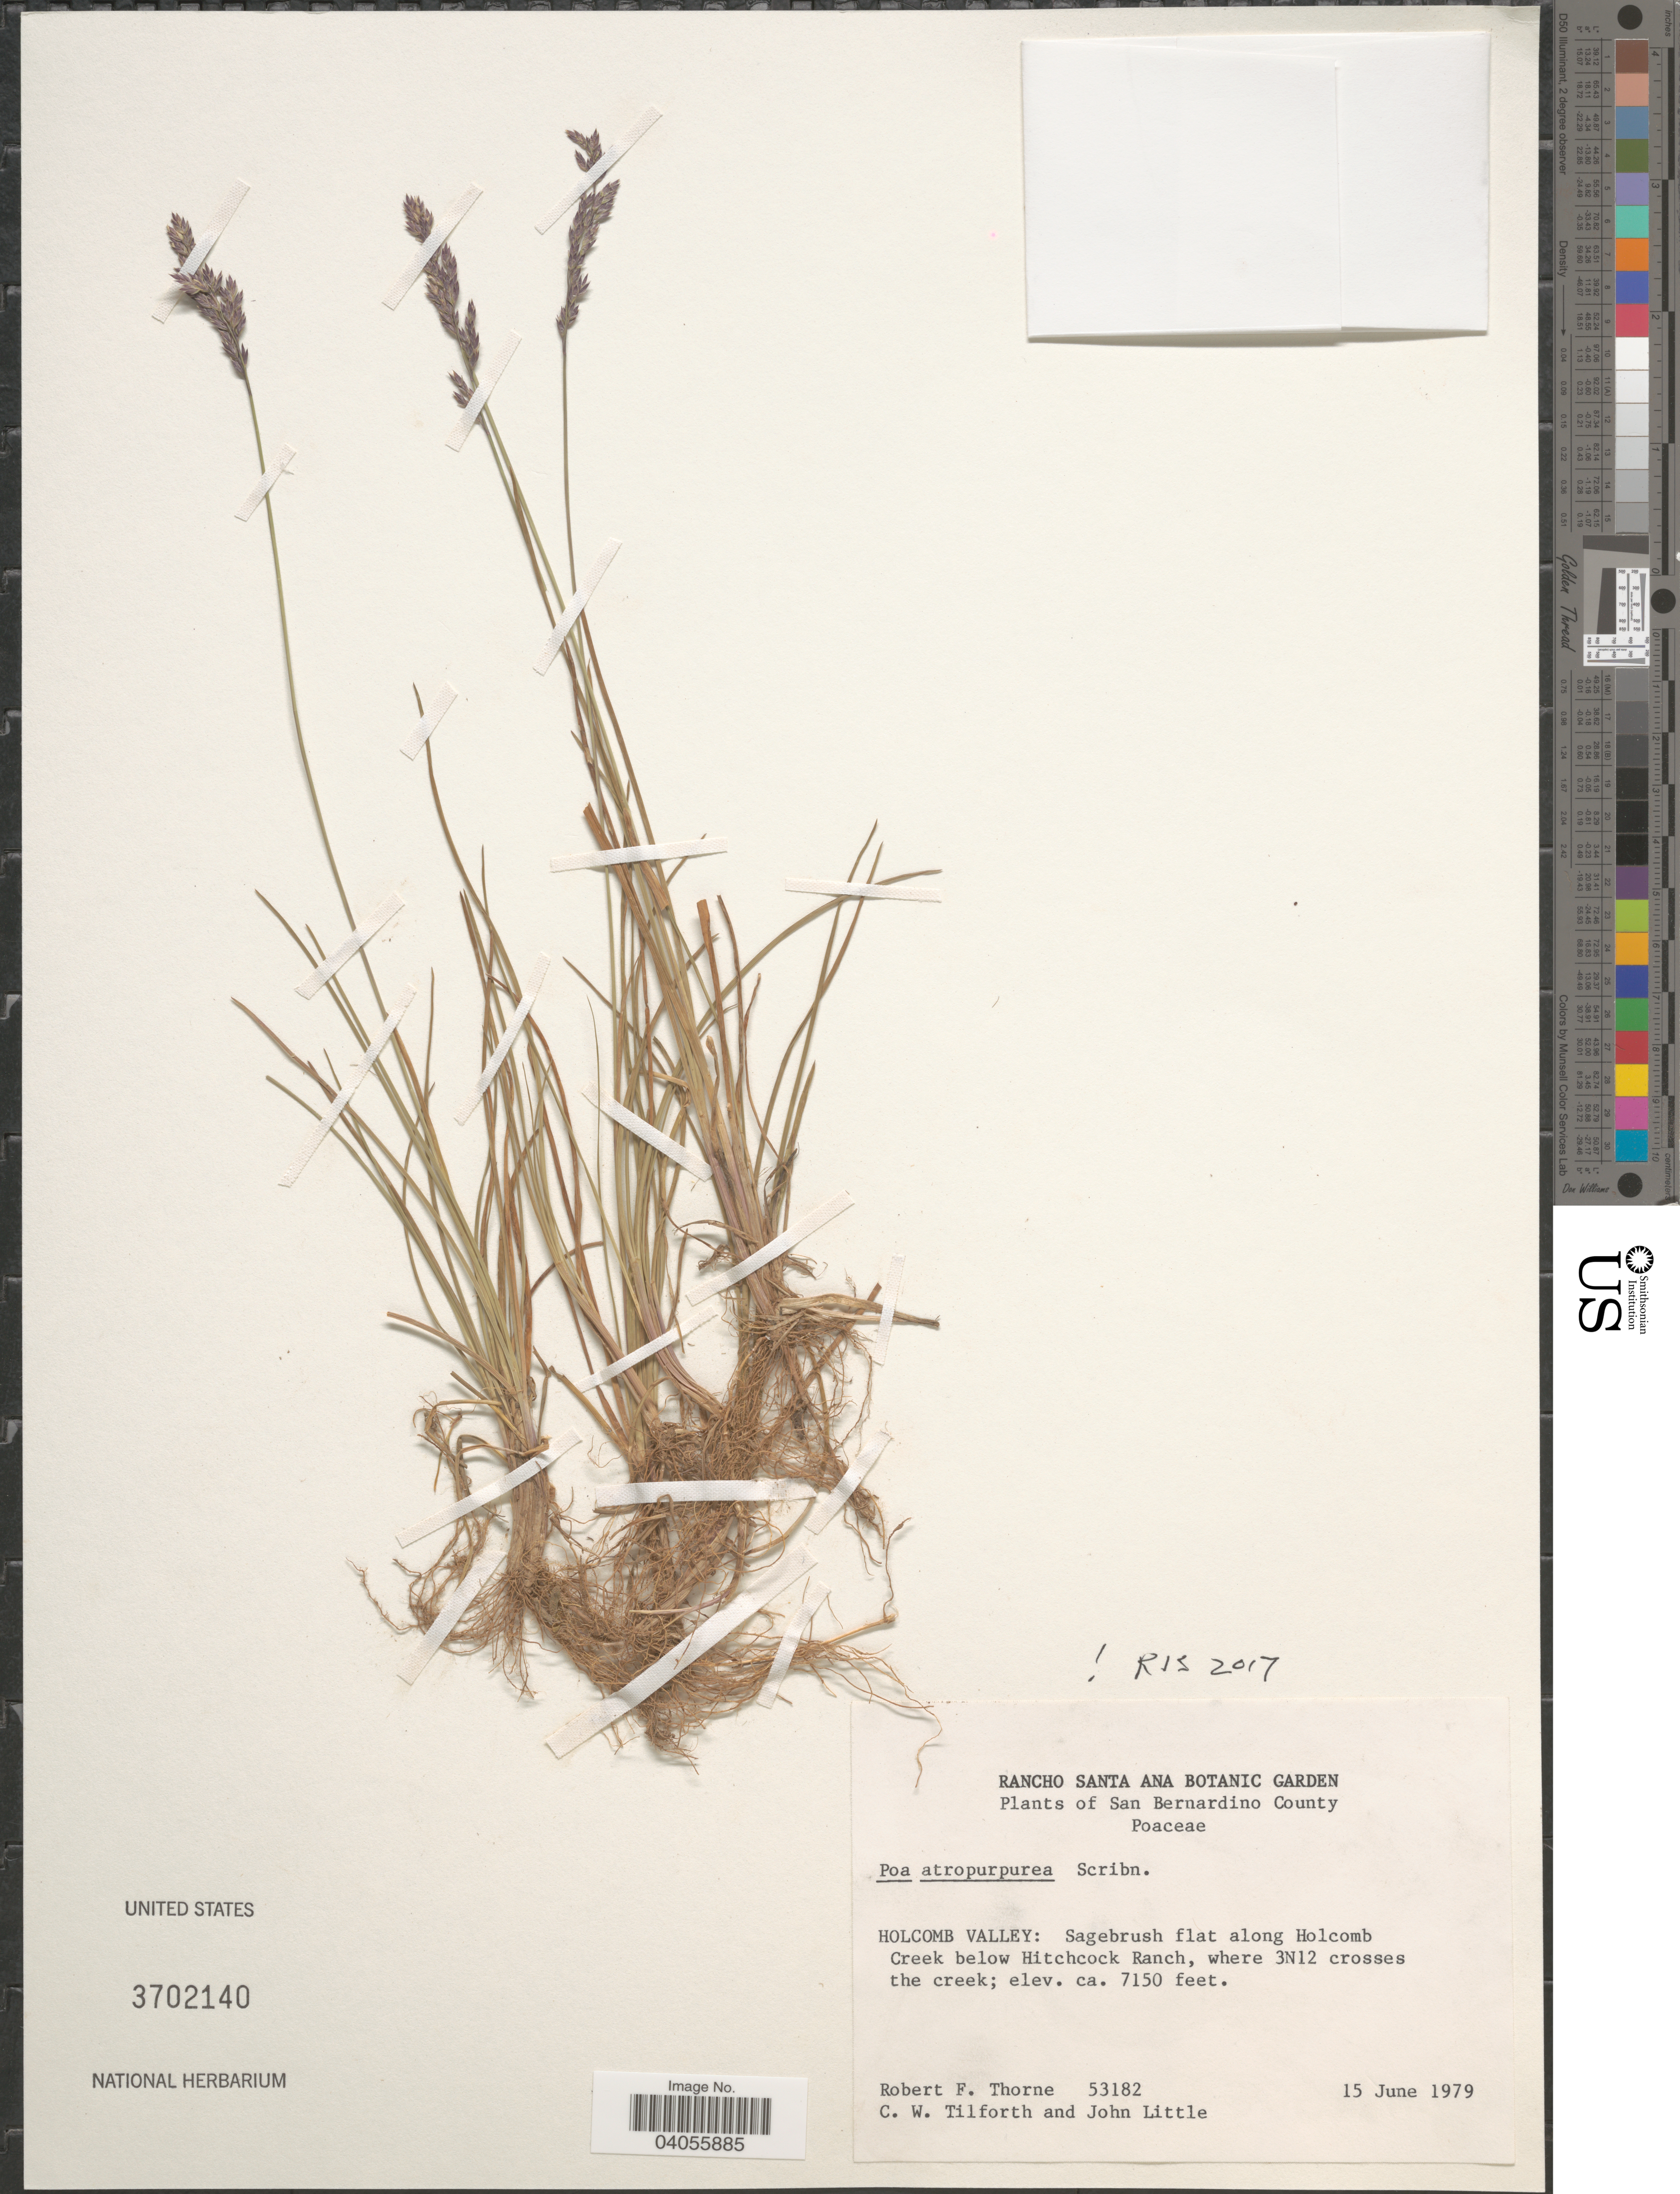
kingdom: Plantae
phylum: Tracheophyta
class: Liliopsida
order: Poales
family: Poaceae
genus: Poa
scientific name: Poa atropurpurea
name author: Scribn.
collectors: R. F. Thorne, C. Tilforth & J. Little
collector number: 53182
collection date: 1979-06-15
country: United States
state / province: California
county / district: San Bernardino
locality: San Bernardino County. Holcomb Valley: Sagebrush flat along Holcomb Creek below Hitchcock Ranch, where 3N12 crosses the creek.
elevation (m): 2179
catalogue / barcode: US 3702140